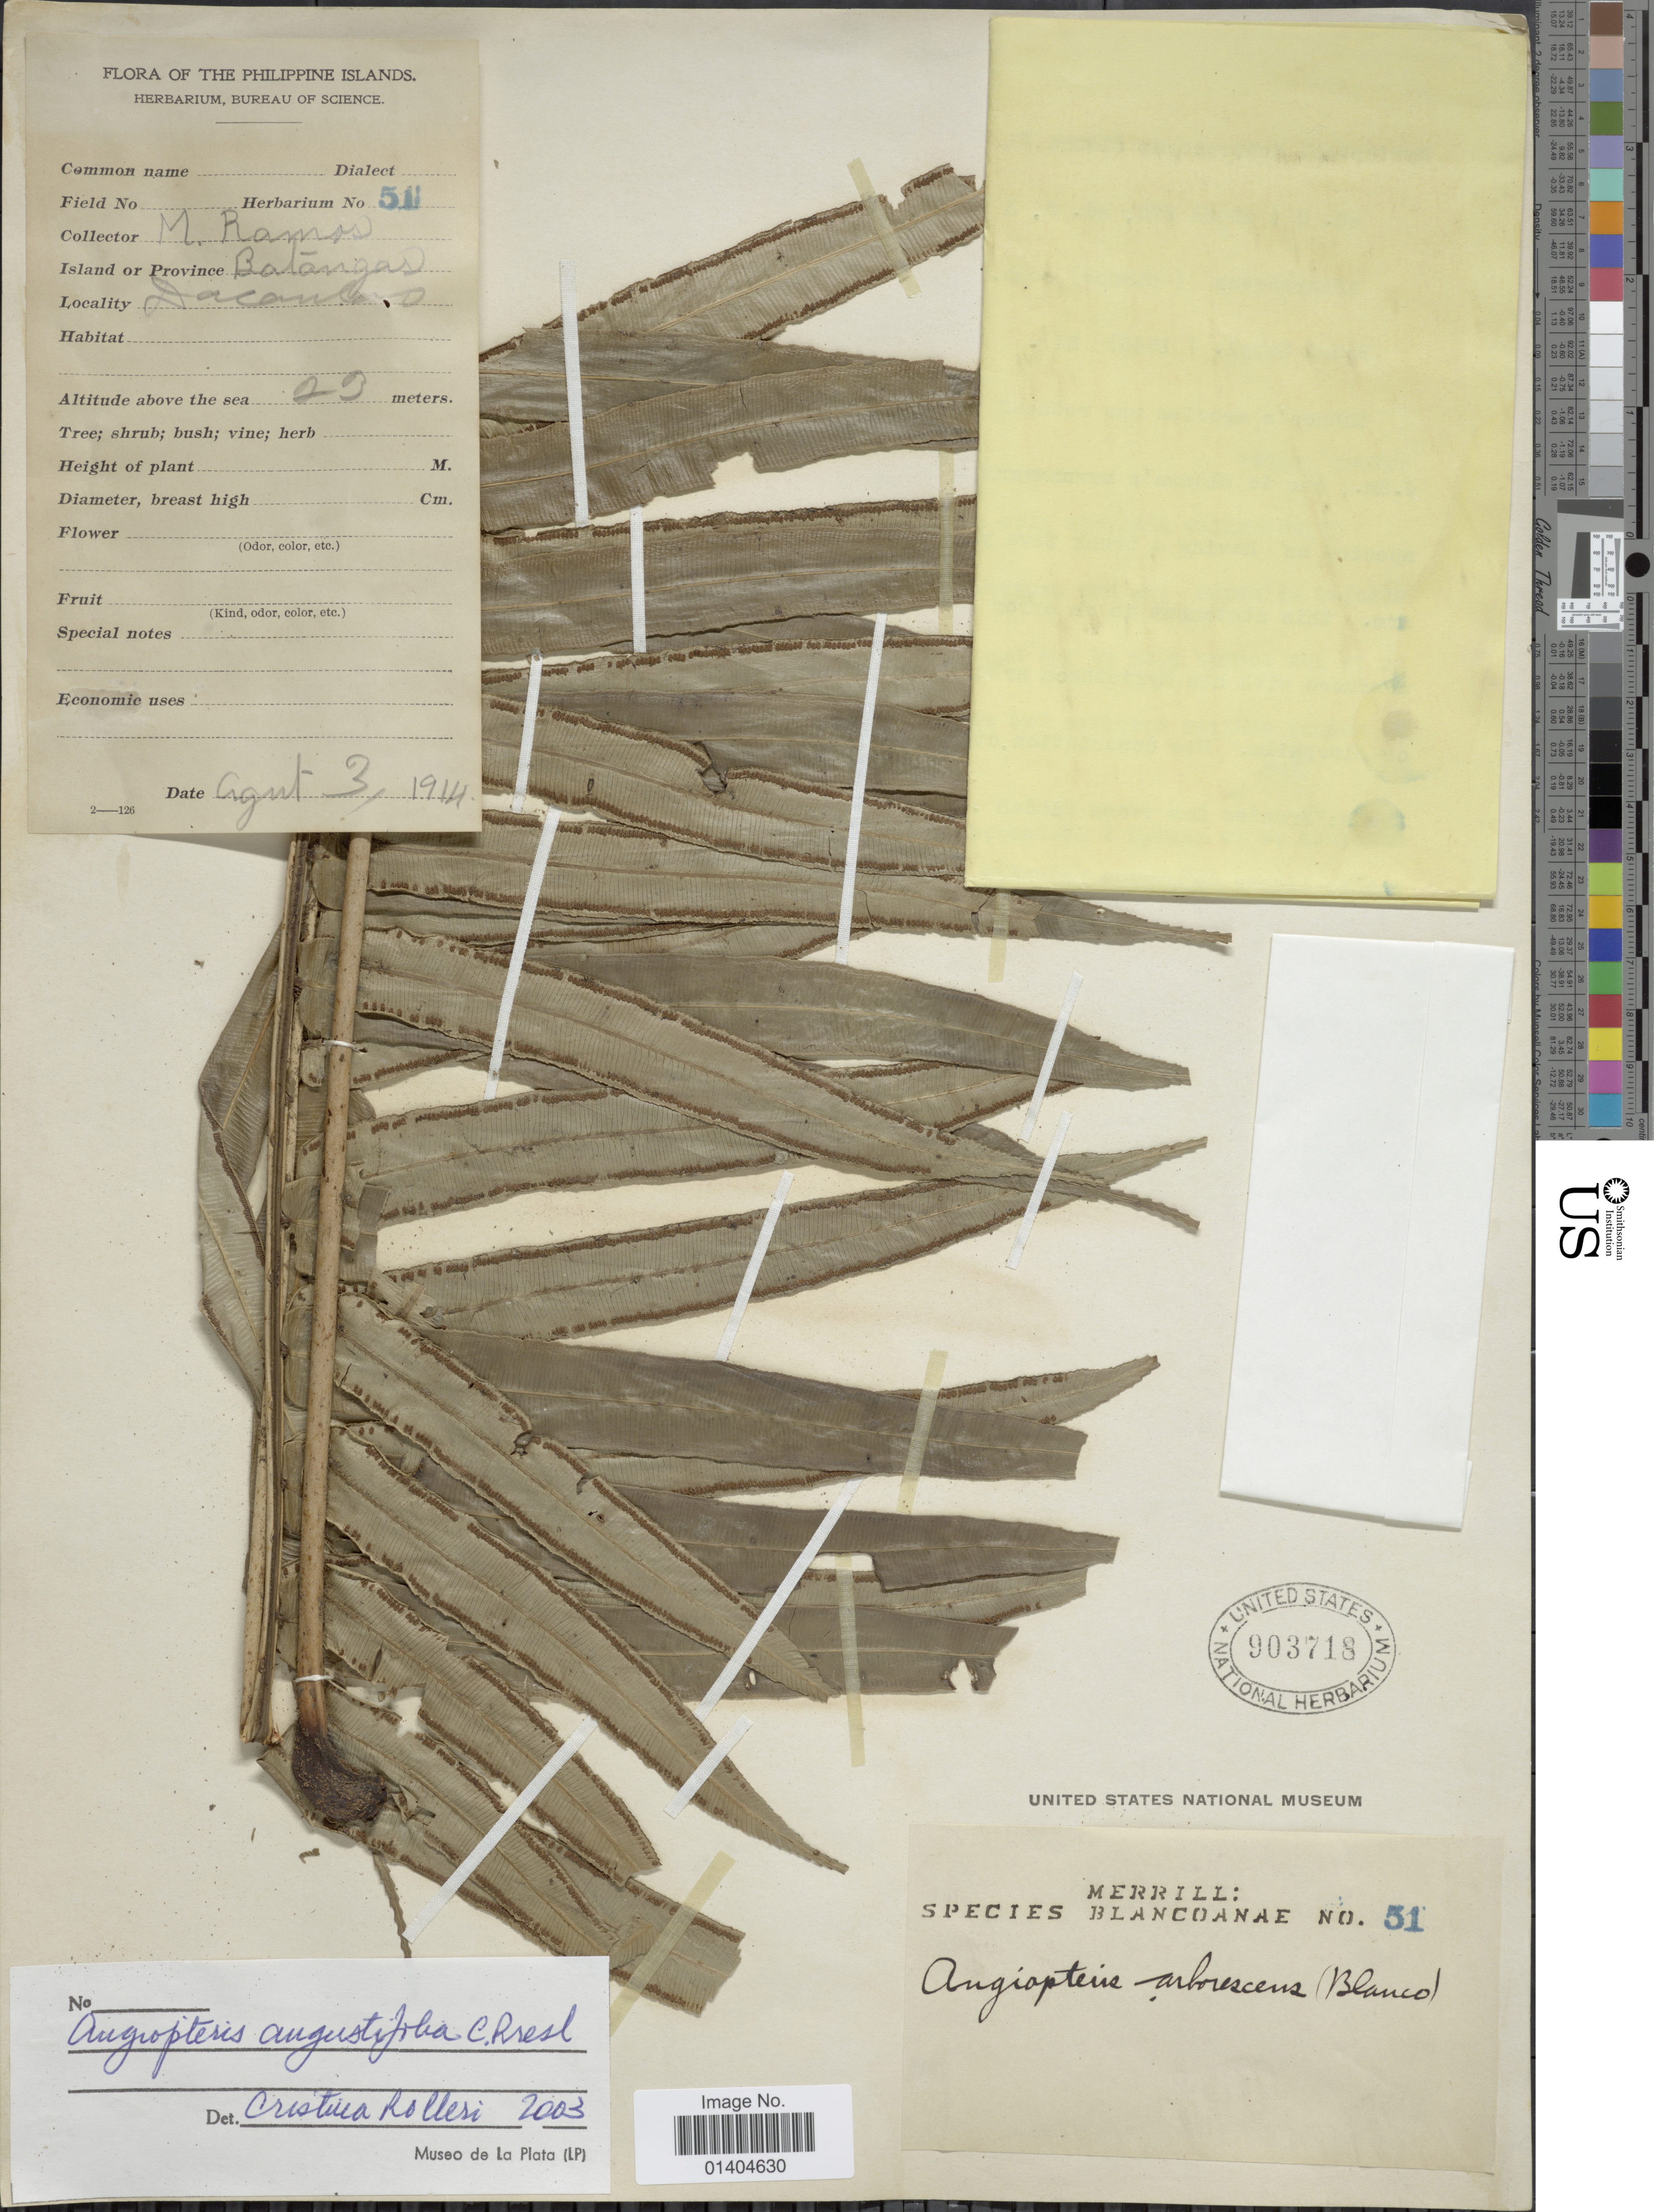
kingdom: Plantae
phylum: Tracheophyta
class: Polypodiopsida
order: Marattiales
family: Marattiaceae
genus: Angiopteris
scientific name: Angiopteris angustifolia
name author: C. Presl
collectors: M. Ramos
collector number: Sp. Blancoan. 0051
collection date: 1914-08-03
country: Philippines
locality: Island of Province Batangas. Dacamboro.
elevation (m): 29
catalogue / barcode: US 903718